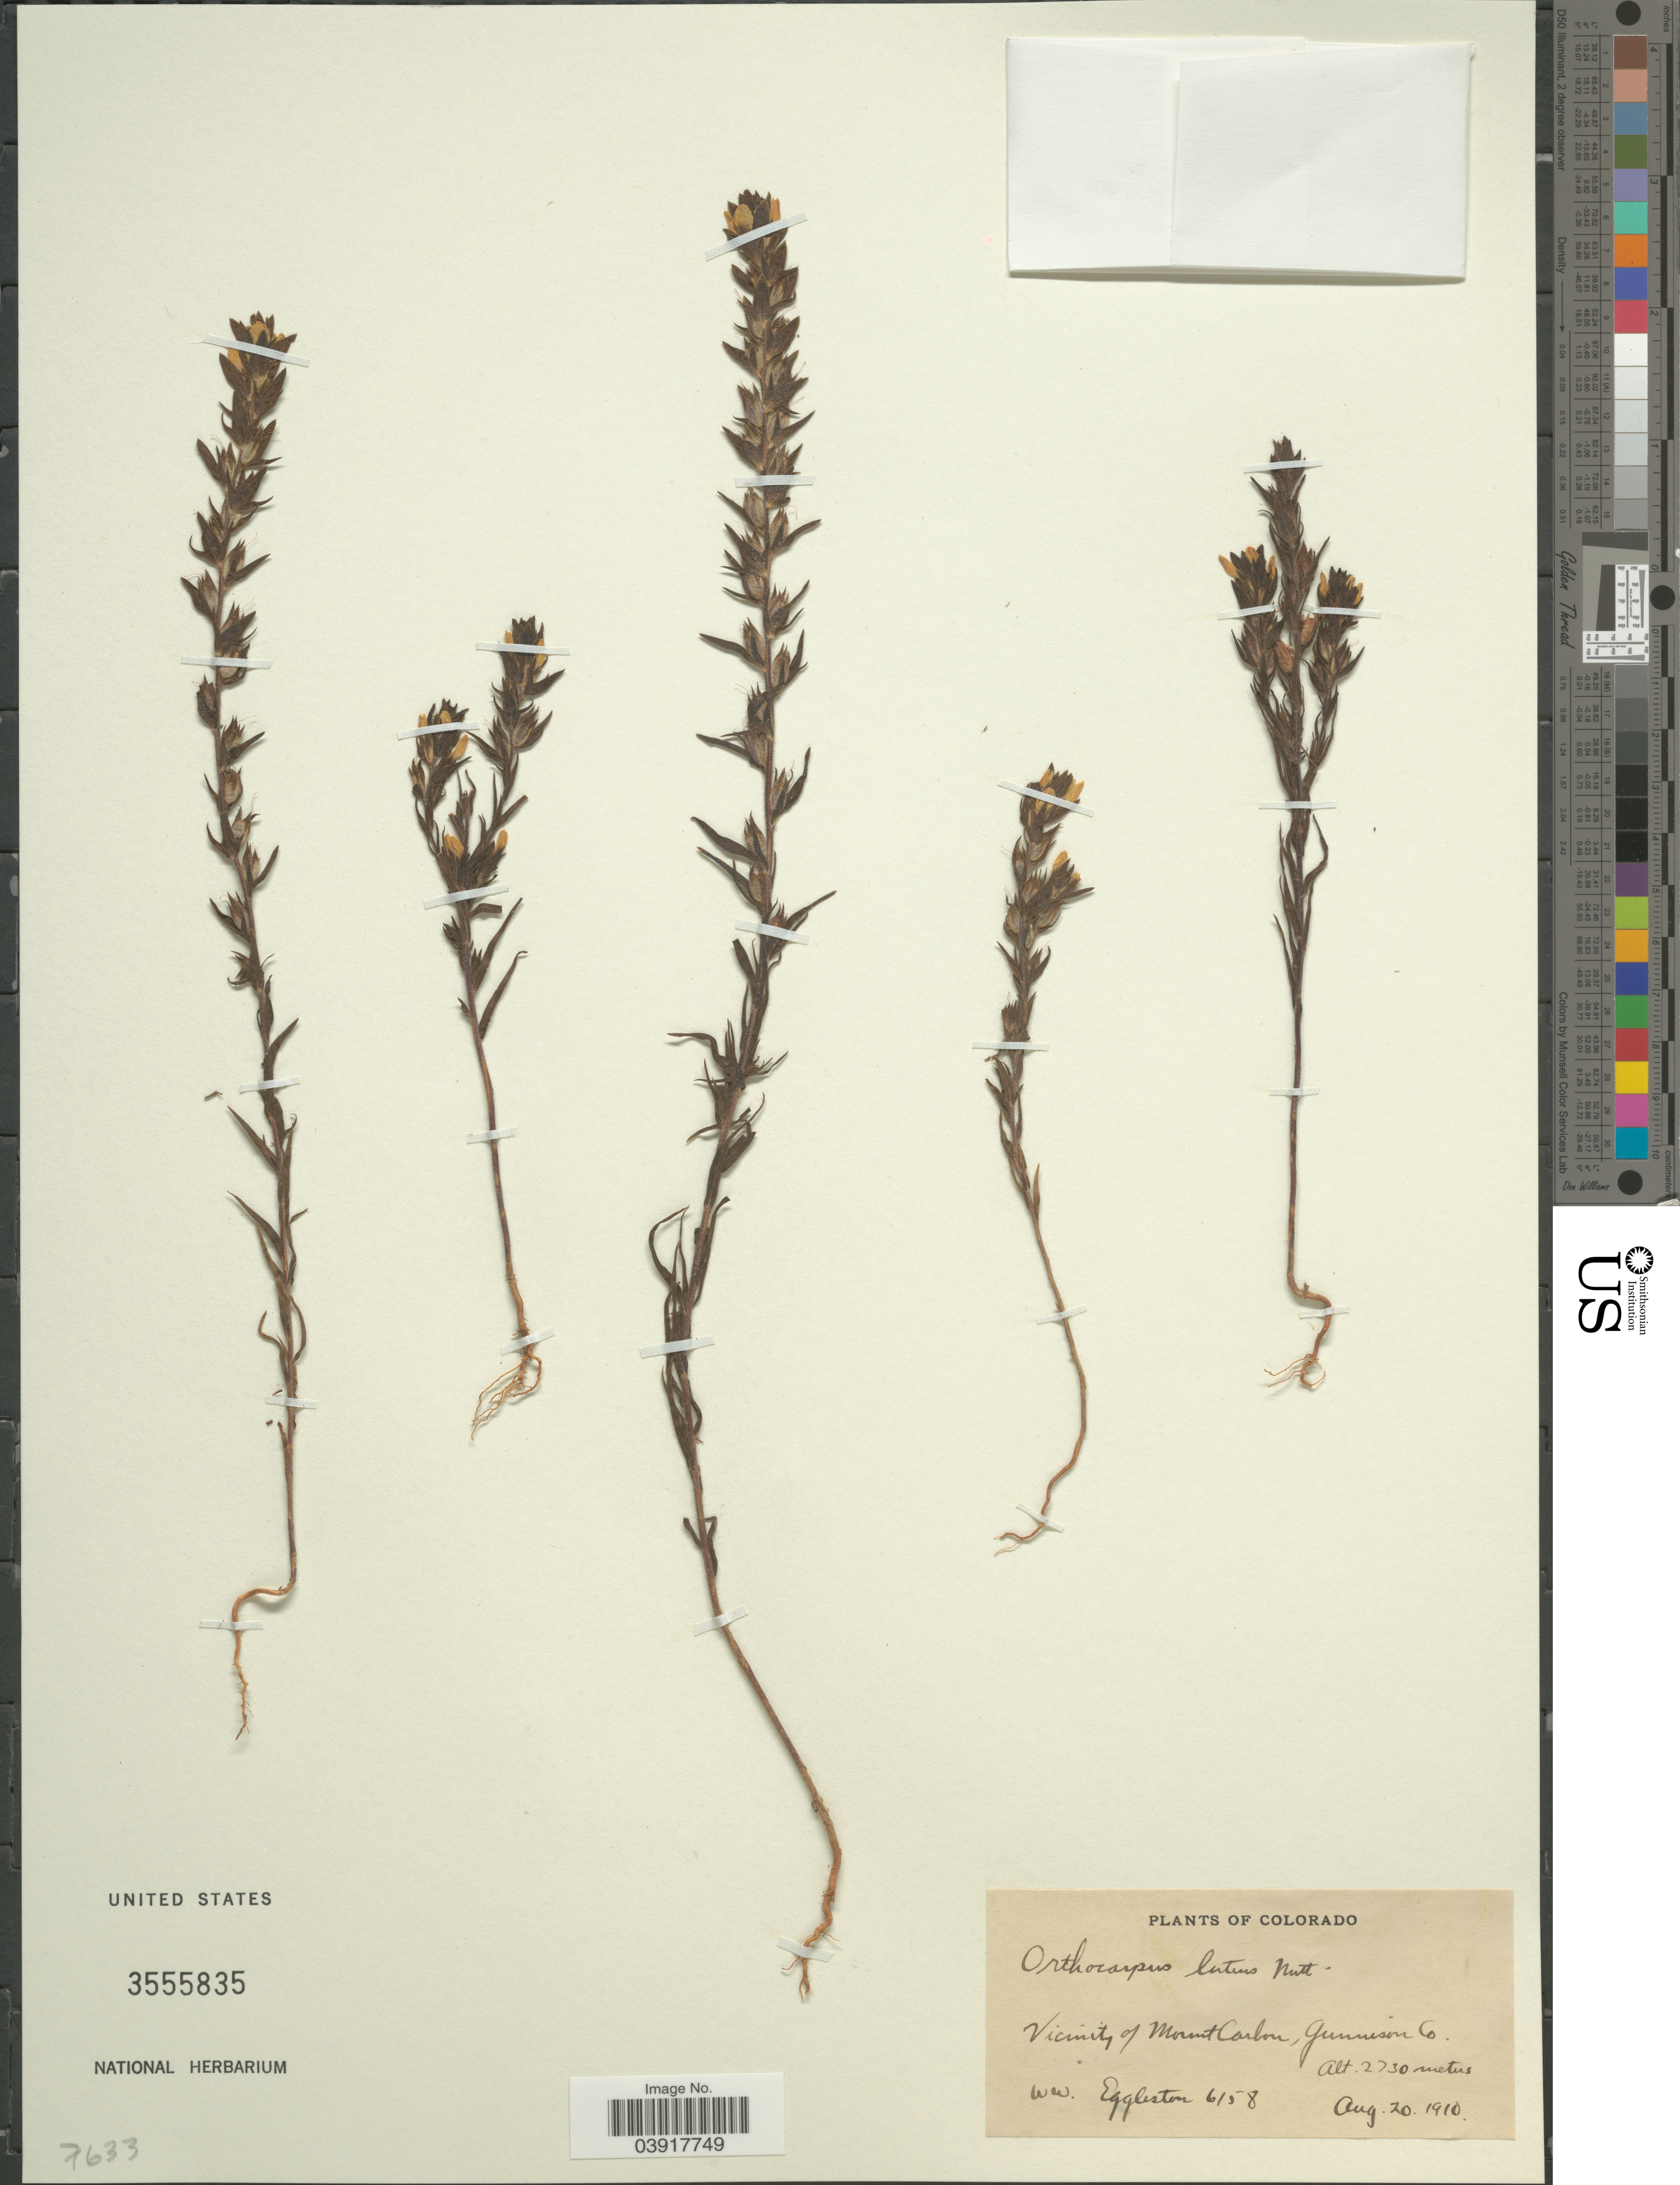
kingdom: Plantae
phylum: Tracheophyta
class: Magnoliopsida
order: Lamiales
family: Orobanchaceae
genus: Orthocarpus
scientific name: Orthocarpus luteus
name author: Nutt.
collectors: W. W. Eggleston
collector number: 6158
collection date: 1910-08-20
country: United States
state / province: Colorado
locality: Vicinity of Mount Carbon, Gunnison Co.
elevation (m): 2730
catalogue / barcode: US 3555835